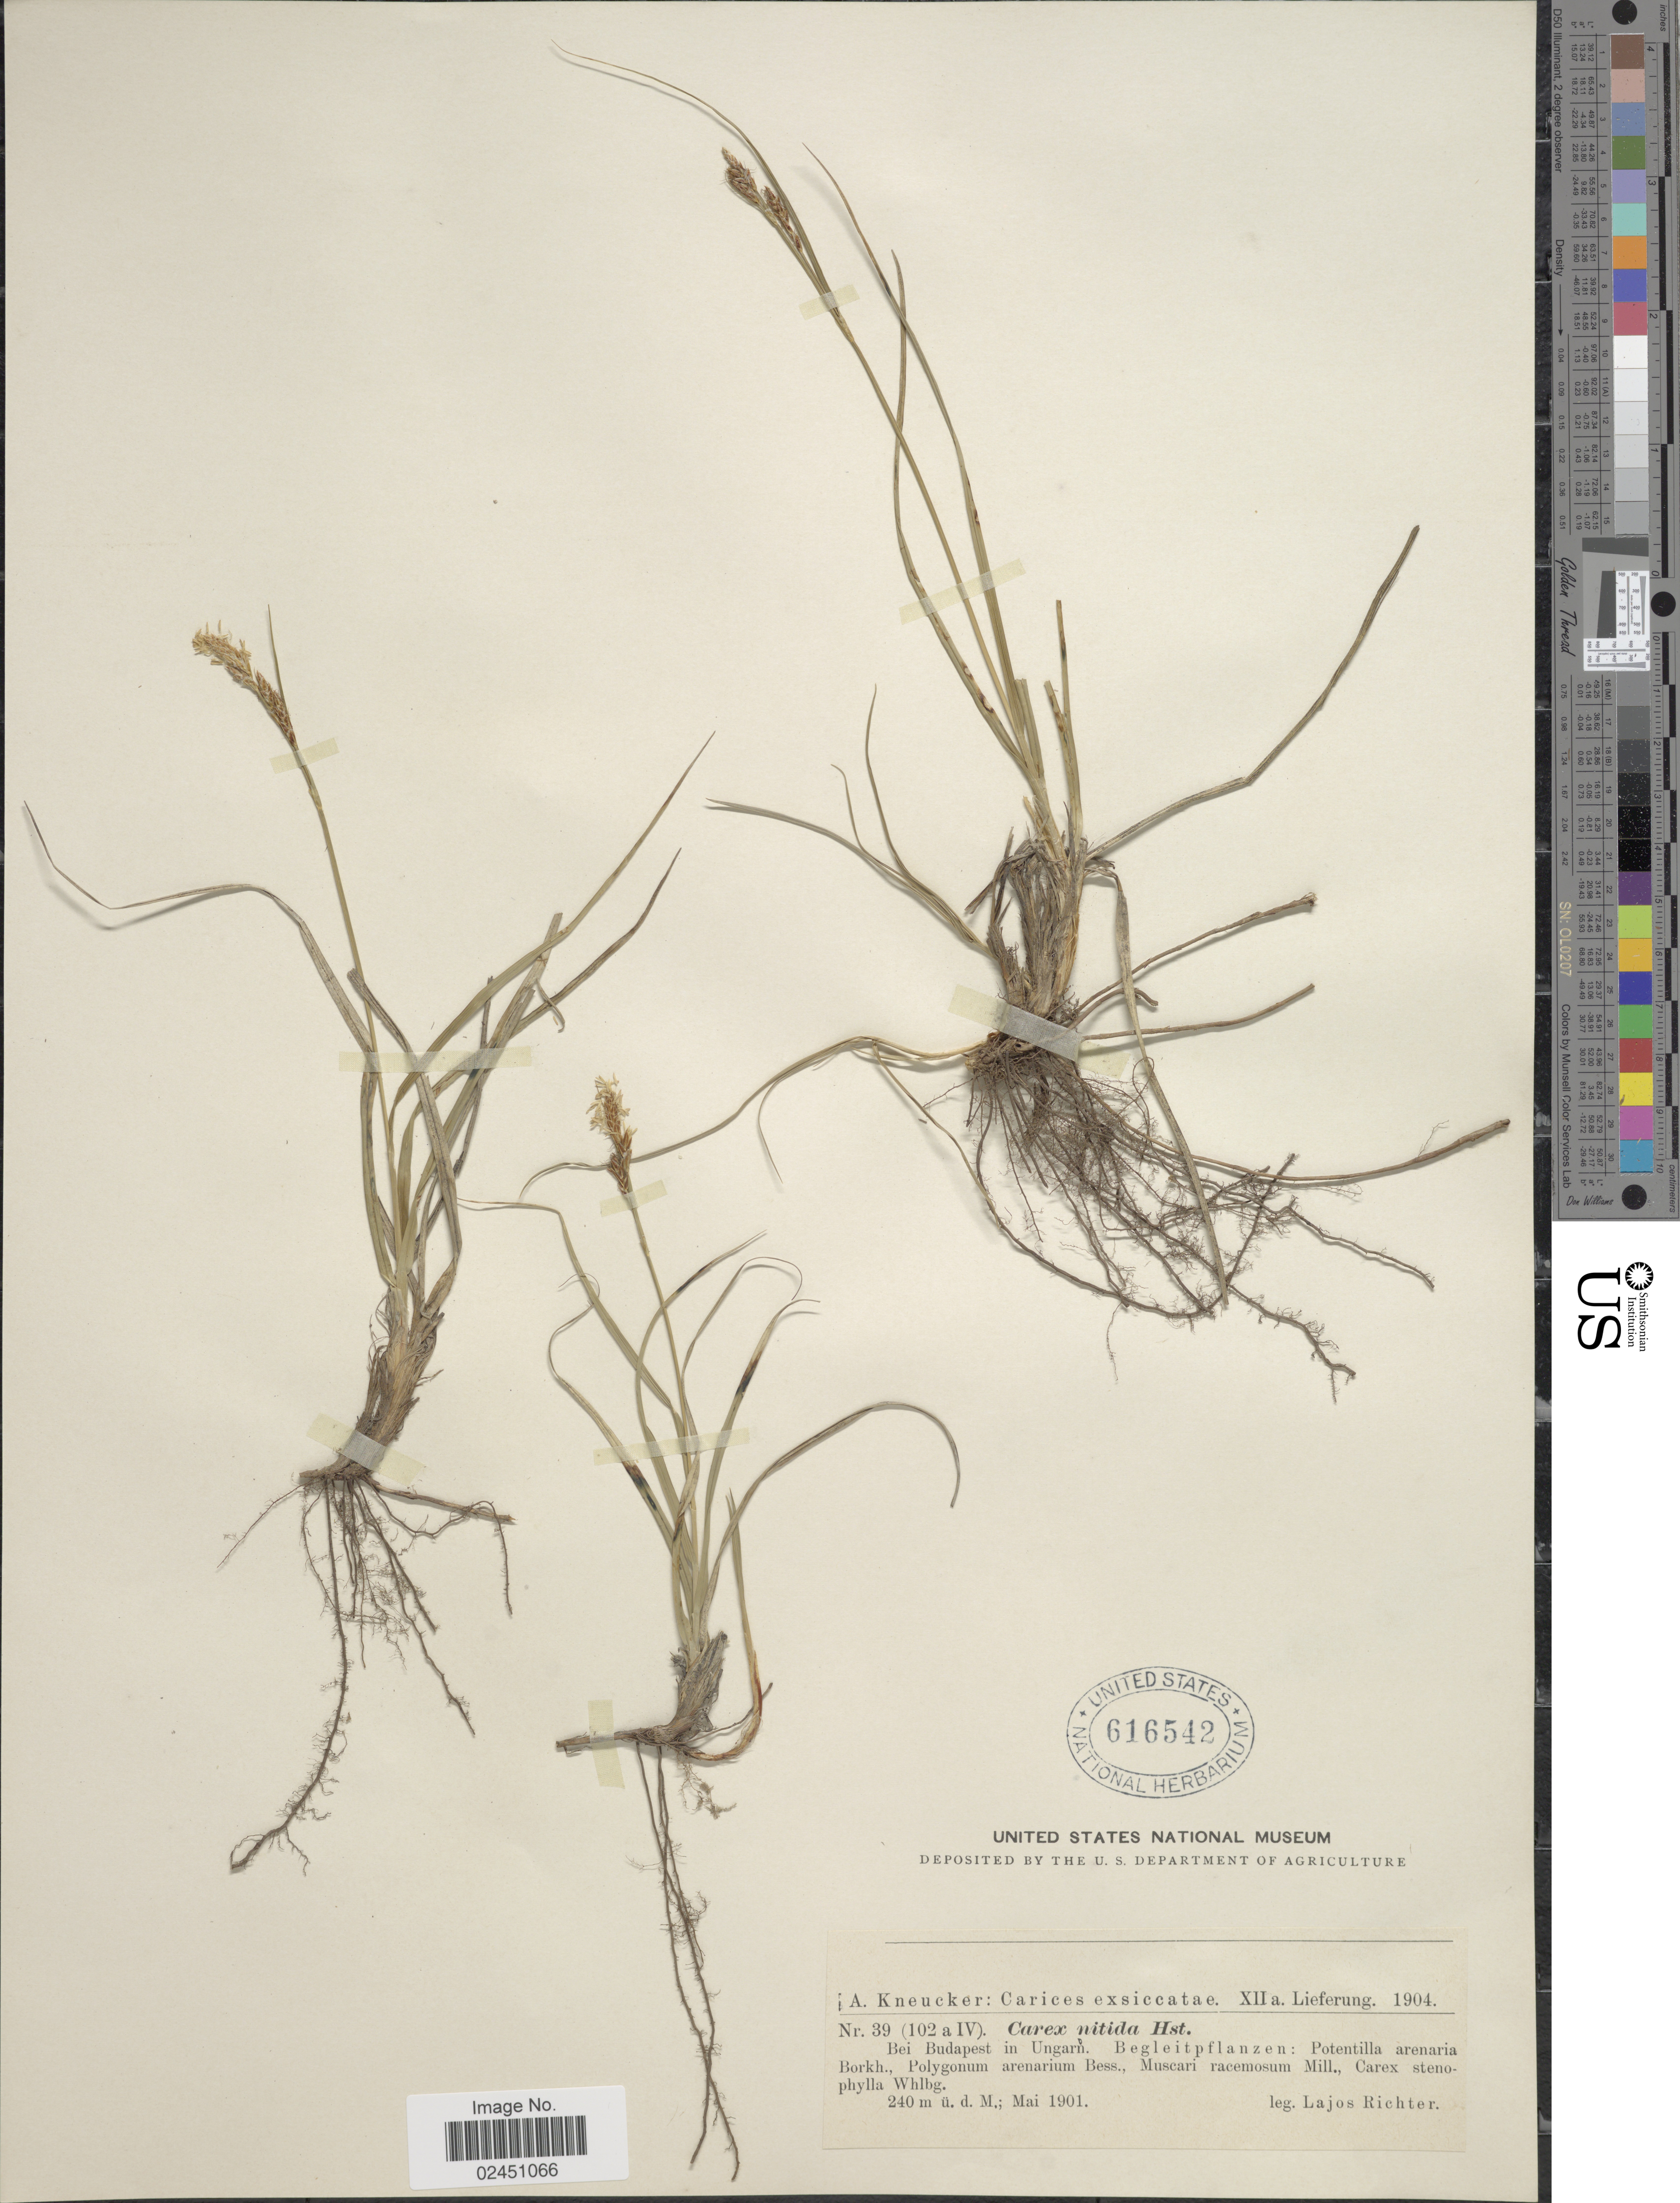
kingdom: Plantae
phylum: Tracheophyta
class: Liliopsida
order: Poales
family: Cyperaceae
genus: Carex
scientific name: Carex liparocarpos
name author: Gaudin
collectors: L. Richter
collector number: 39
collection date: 1901-05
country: Hungary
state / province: Budapest, Capital District of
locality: Carices, Bei Budapest in Ungarn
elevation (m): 240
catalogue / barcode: US 616542